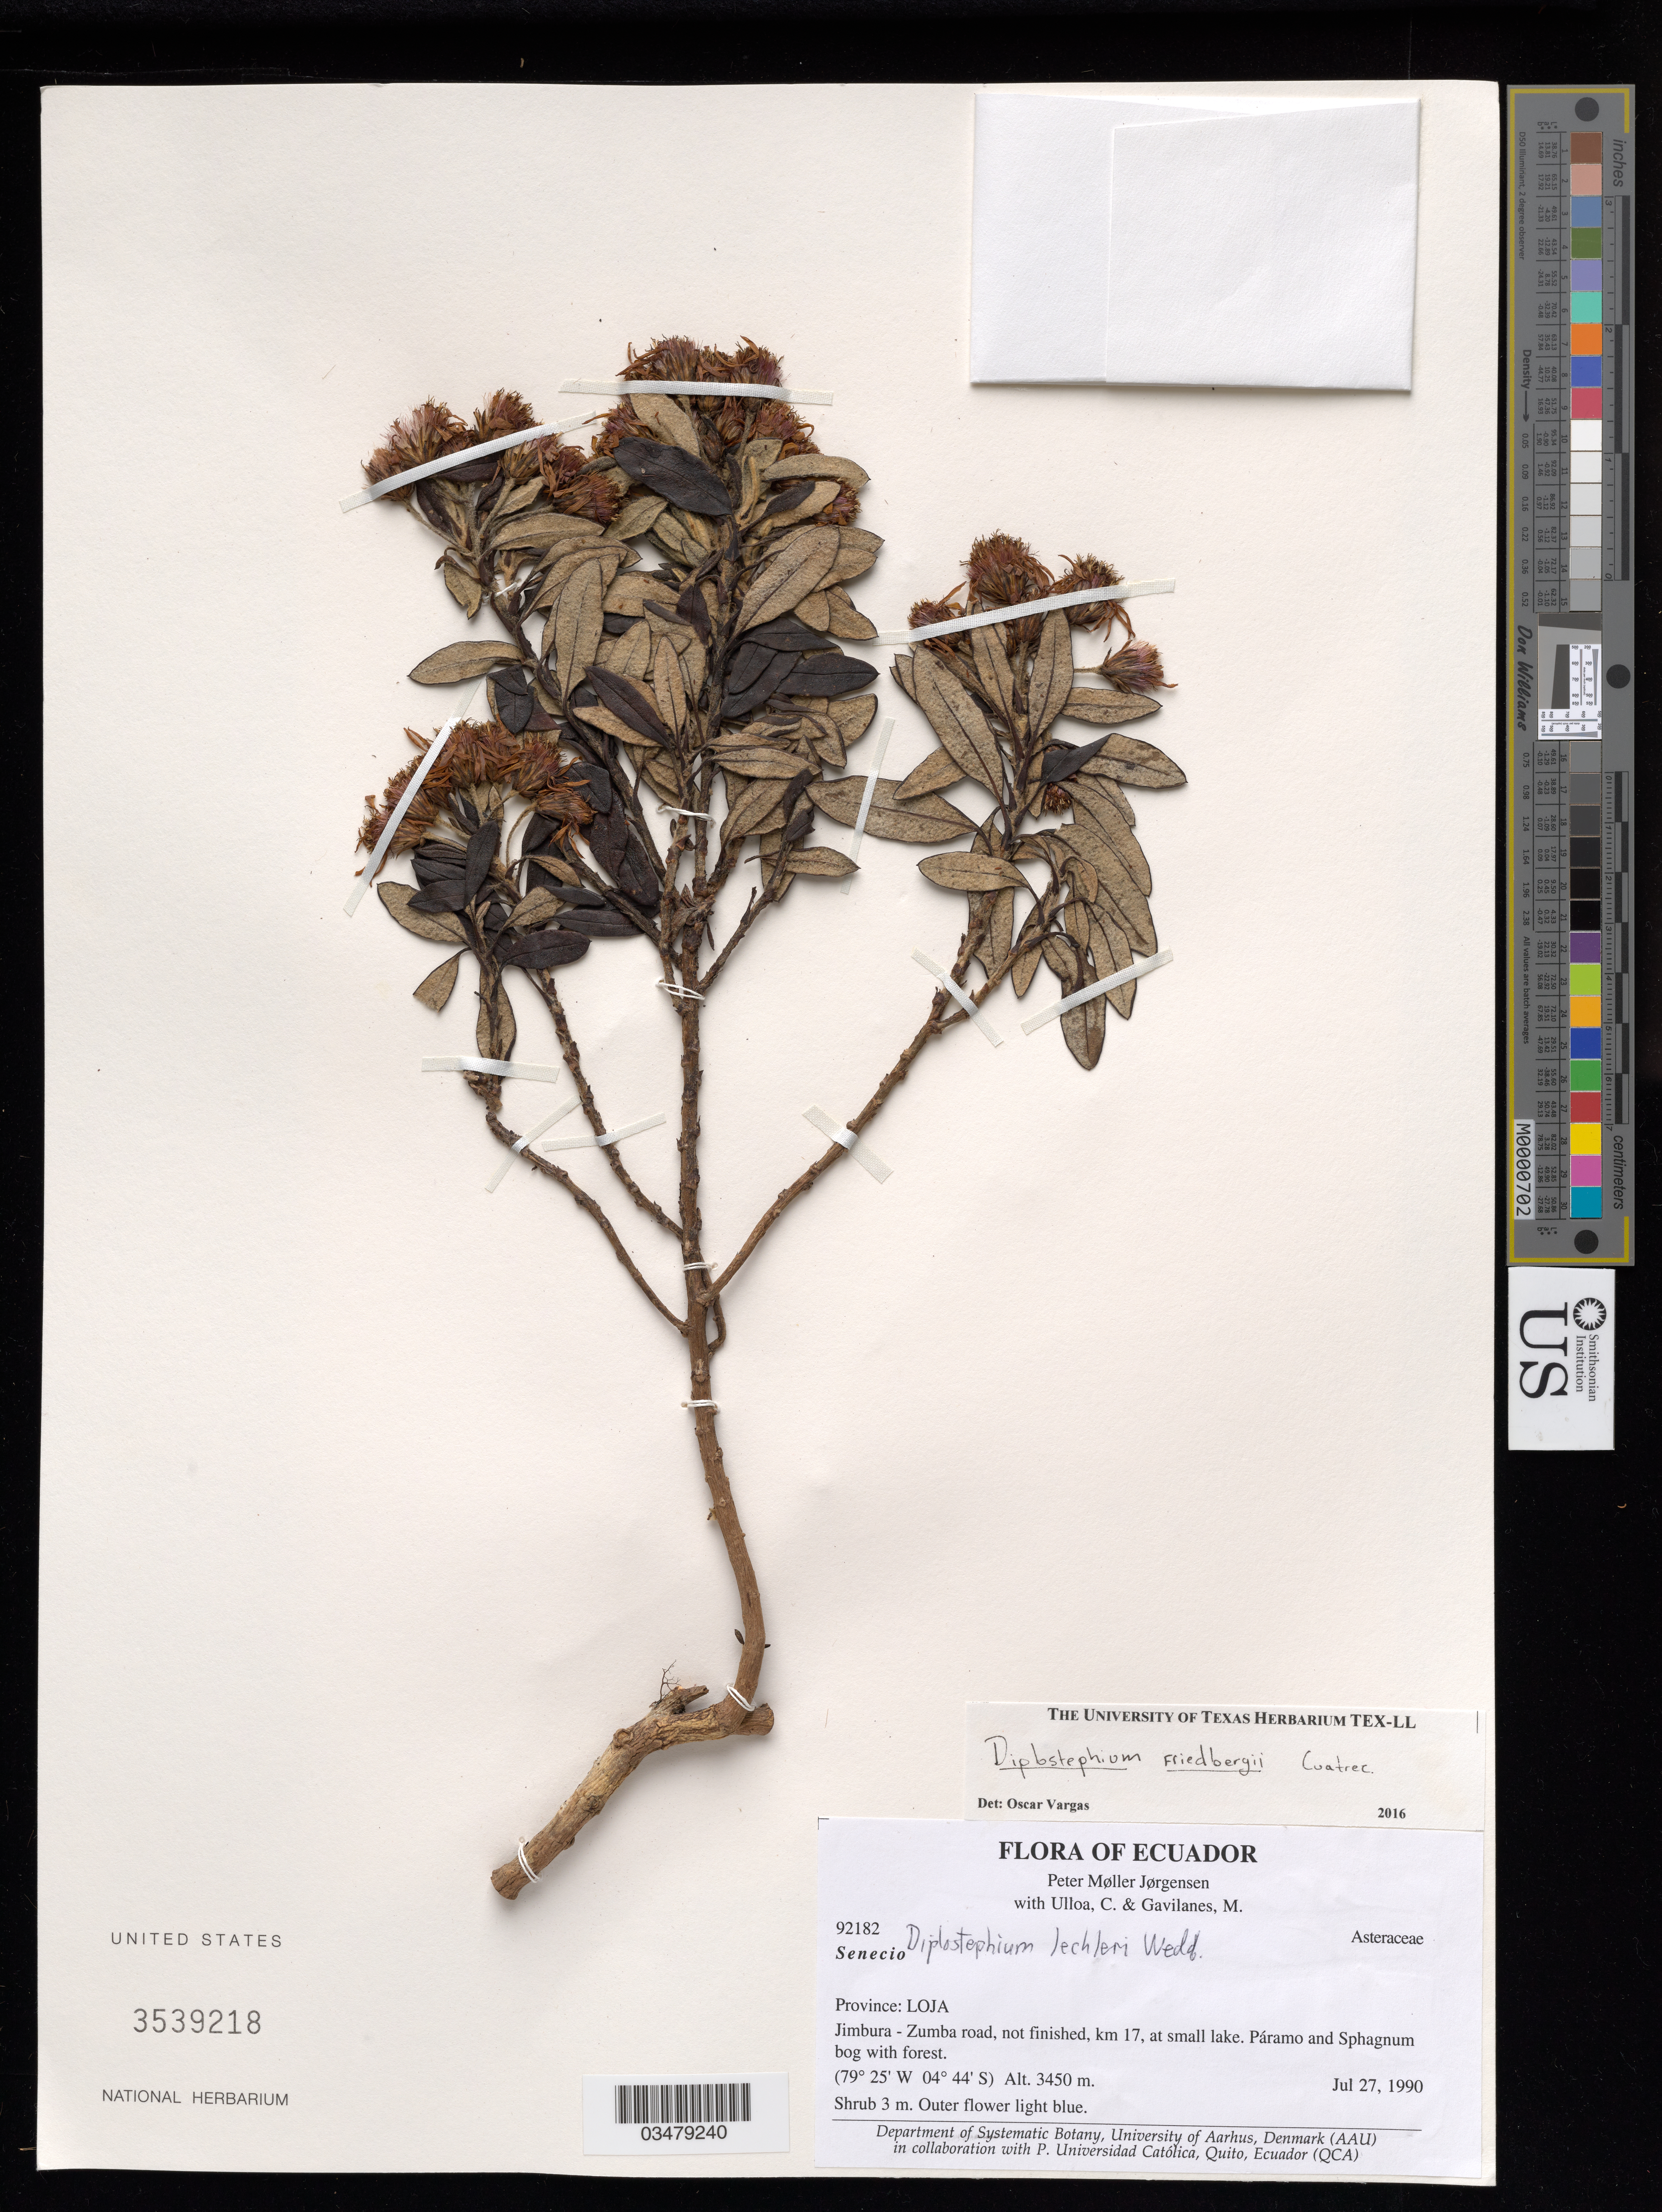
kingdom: Plantae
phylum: Tracheophyta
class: Magnoliopsida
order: Asterales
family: Asteraceae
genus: Diplostephium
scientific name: Diplostephium friedbergii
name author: Cuatrec.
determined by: Vargas, Oscar M.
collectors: P. M. Jørgensen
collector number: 92182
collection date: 1990-07-27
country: Ecuador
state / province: Loja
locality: Province: Loja, Jimbura - Zumba road, not finished, km 17, at small lake, Paramo and Spagnum.bog with forest.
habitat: Paramo and Sphagnum bog with forest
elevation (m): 3450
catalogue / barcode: US 3539218